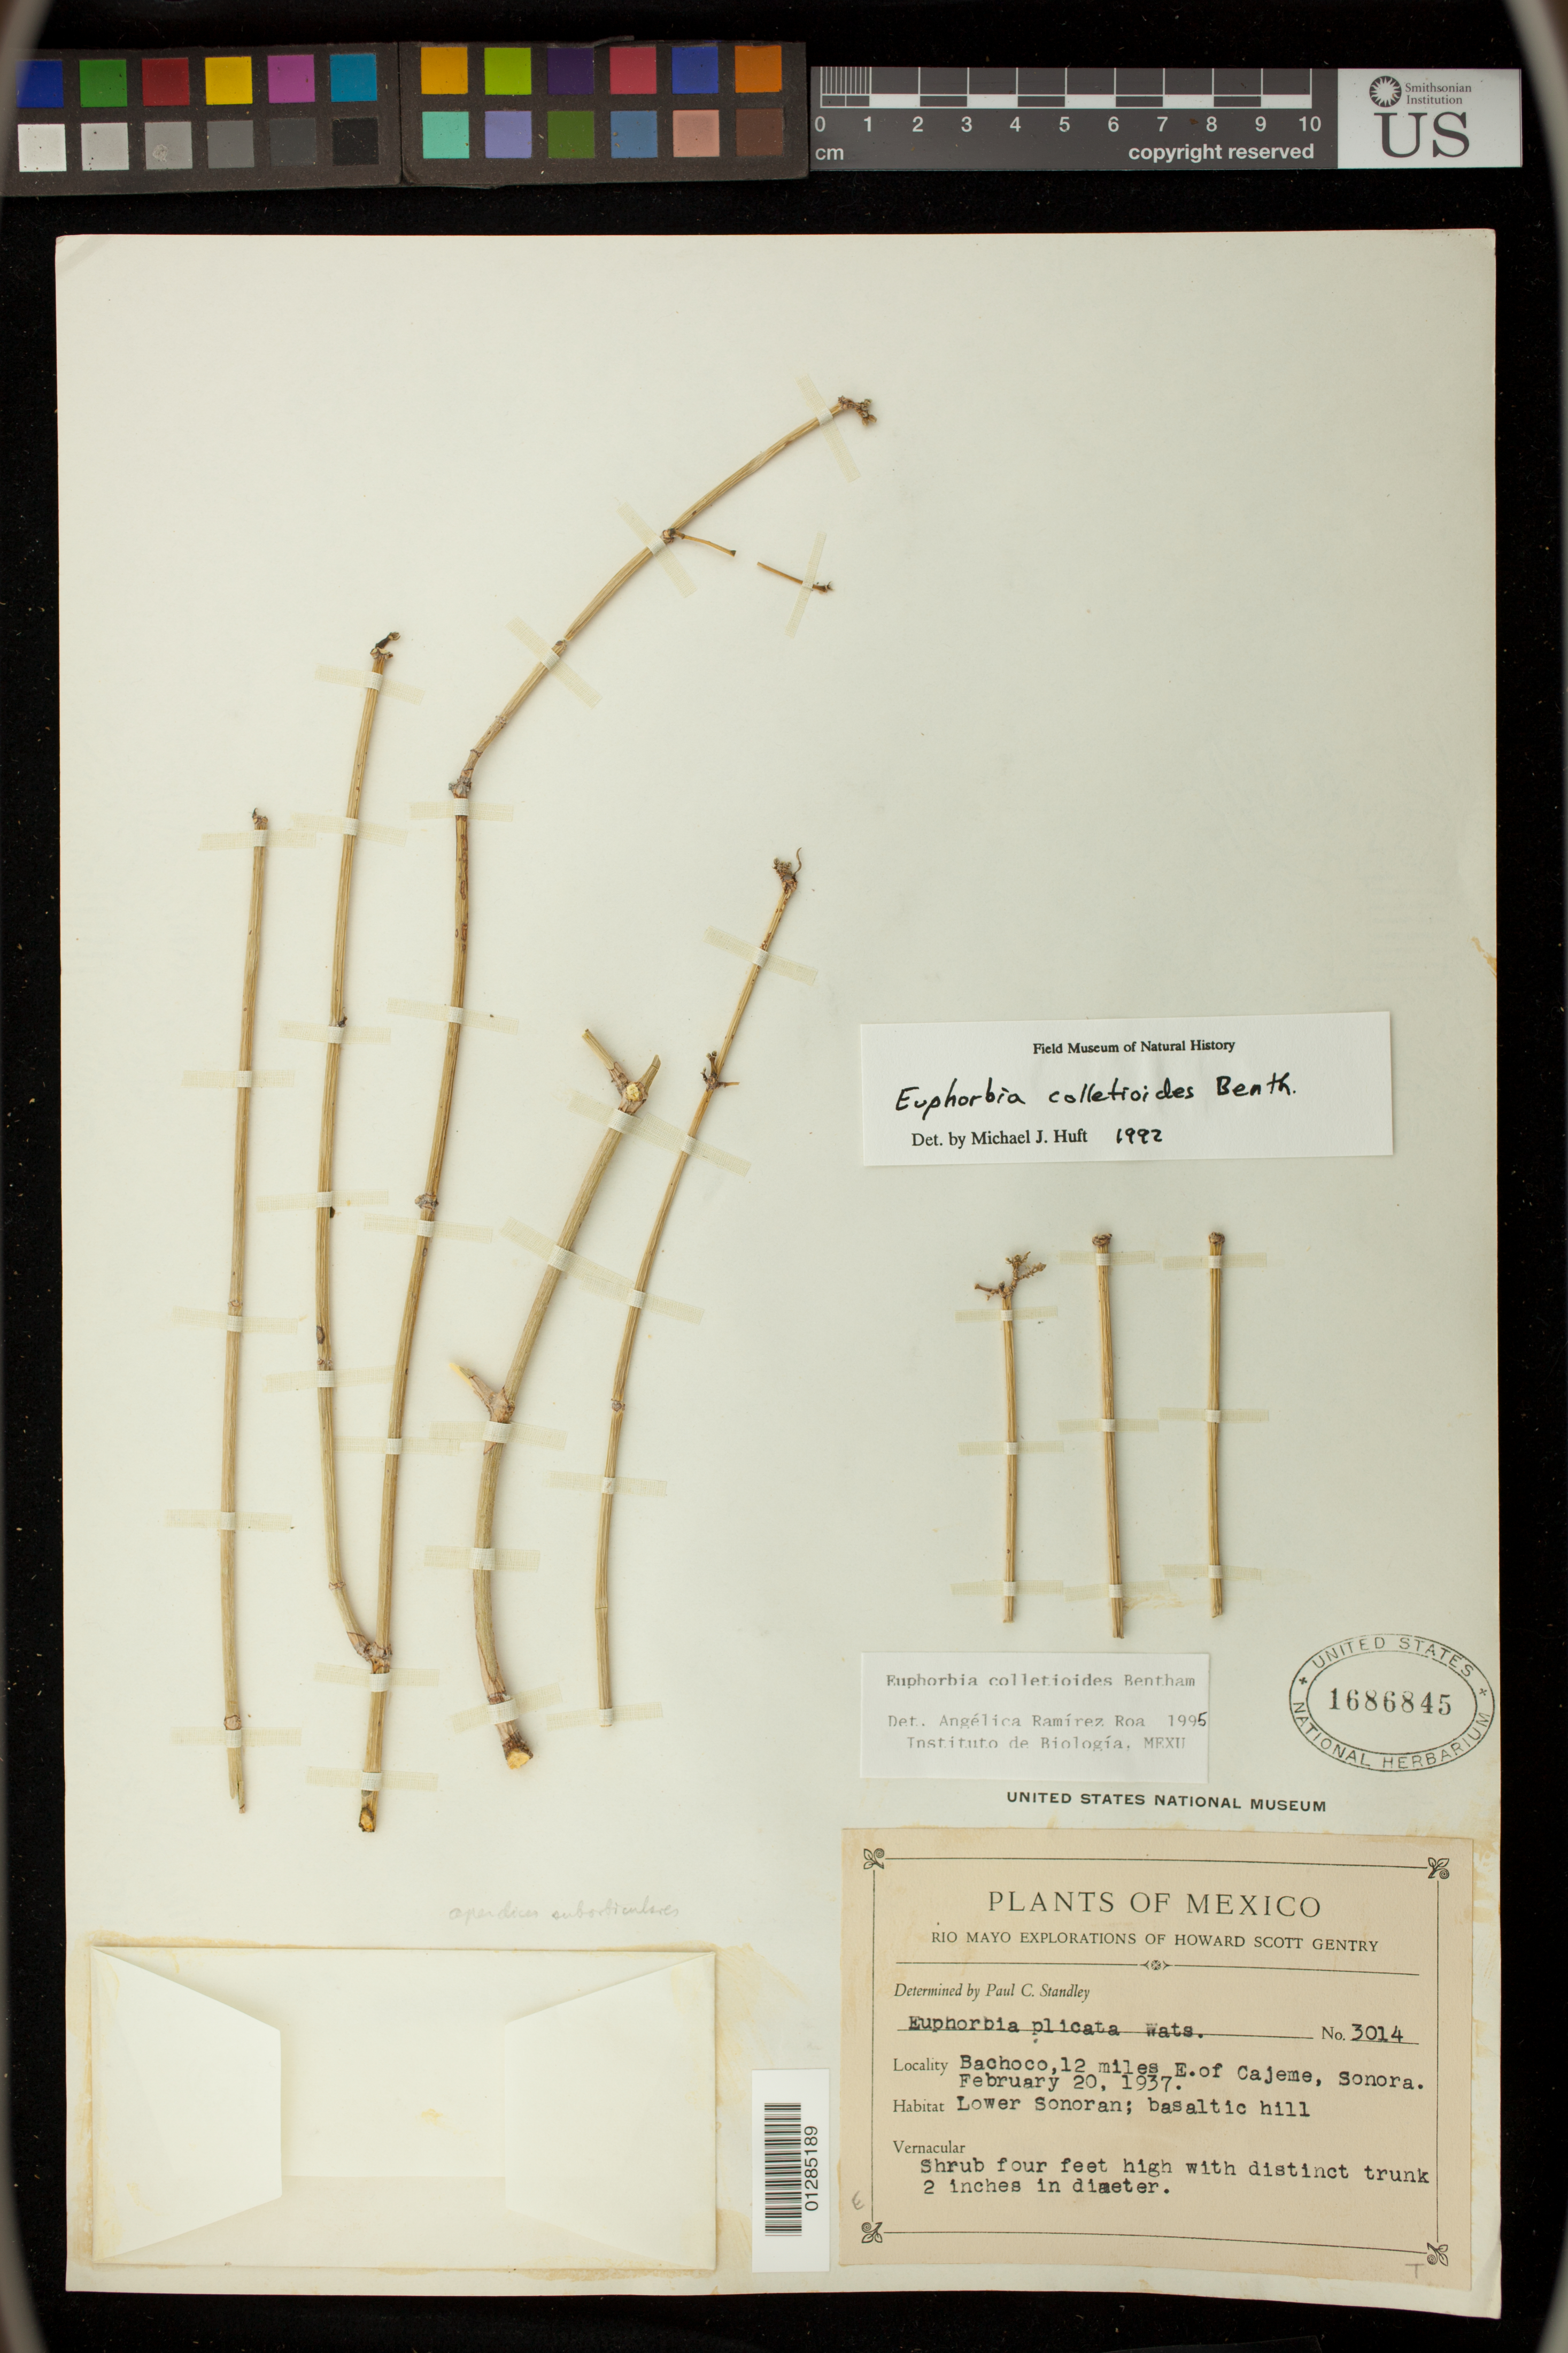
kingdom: Plantae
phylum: Tracheophyta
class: Magnoliopsida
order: Malpighiales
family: Euphorbiaceae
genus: Euphorbia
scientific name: Euphorbia colletioides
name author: Benth.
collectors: H. S. Gentry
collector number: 3014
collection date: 1937-02-20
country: Mexico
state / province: Sonora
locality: Bachoco, 12 miles E. of Cajeme.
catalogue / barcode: US 1686845